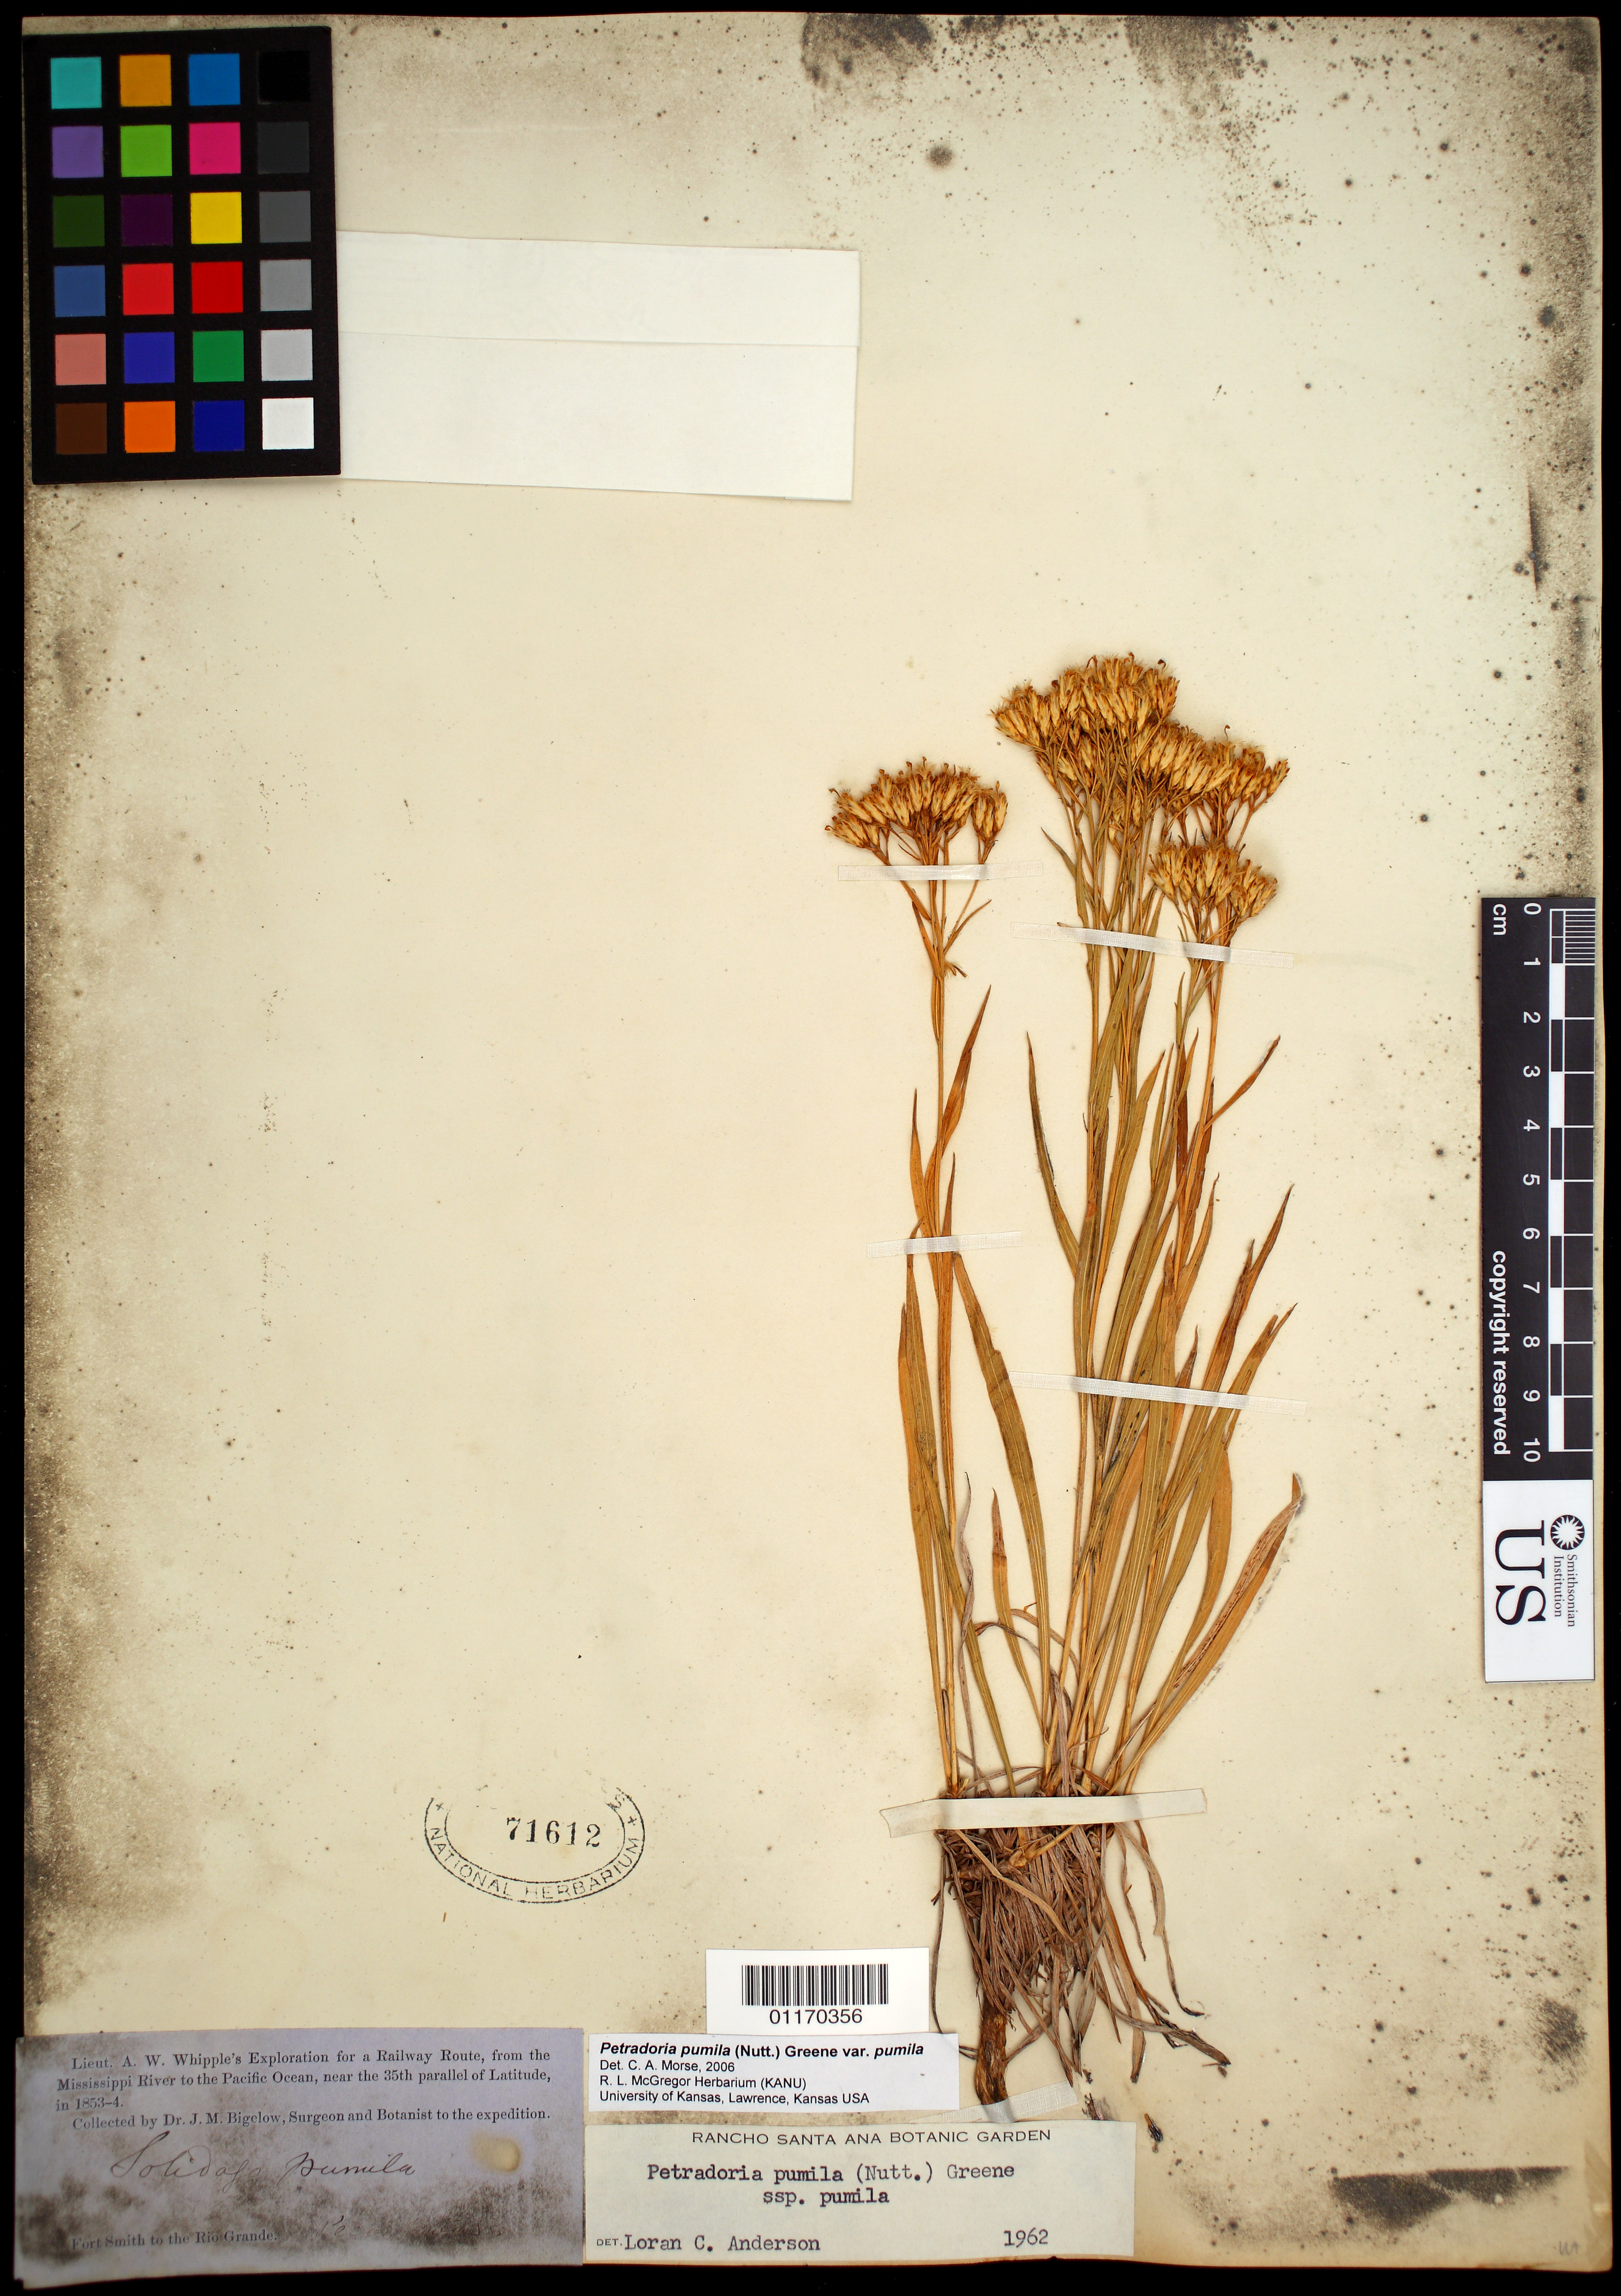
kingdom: Plantae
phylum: Tracheophyta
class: Magnoliopsida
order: Asterales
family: Asteraceae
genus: Petradoria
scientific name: Petradoria pumila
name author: (Nutt.) Greene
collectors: J. M. Bigelow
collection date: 1853/1854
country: United States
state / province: New Mexico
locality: Pecos River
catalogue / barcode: US 71612